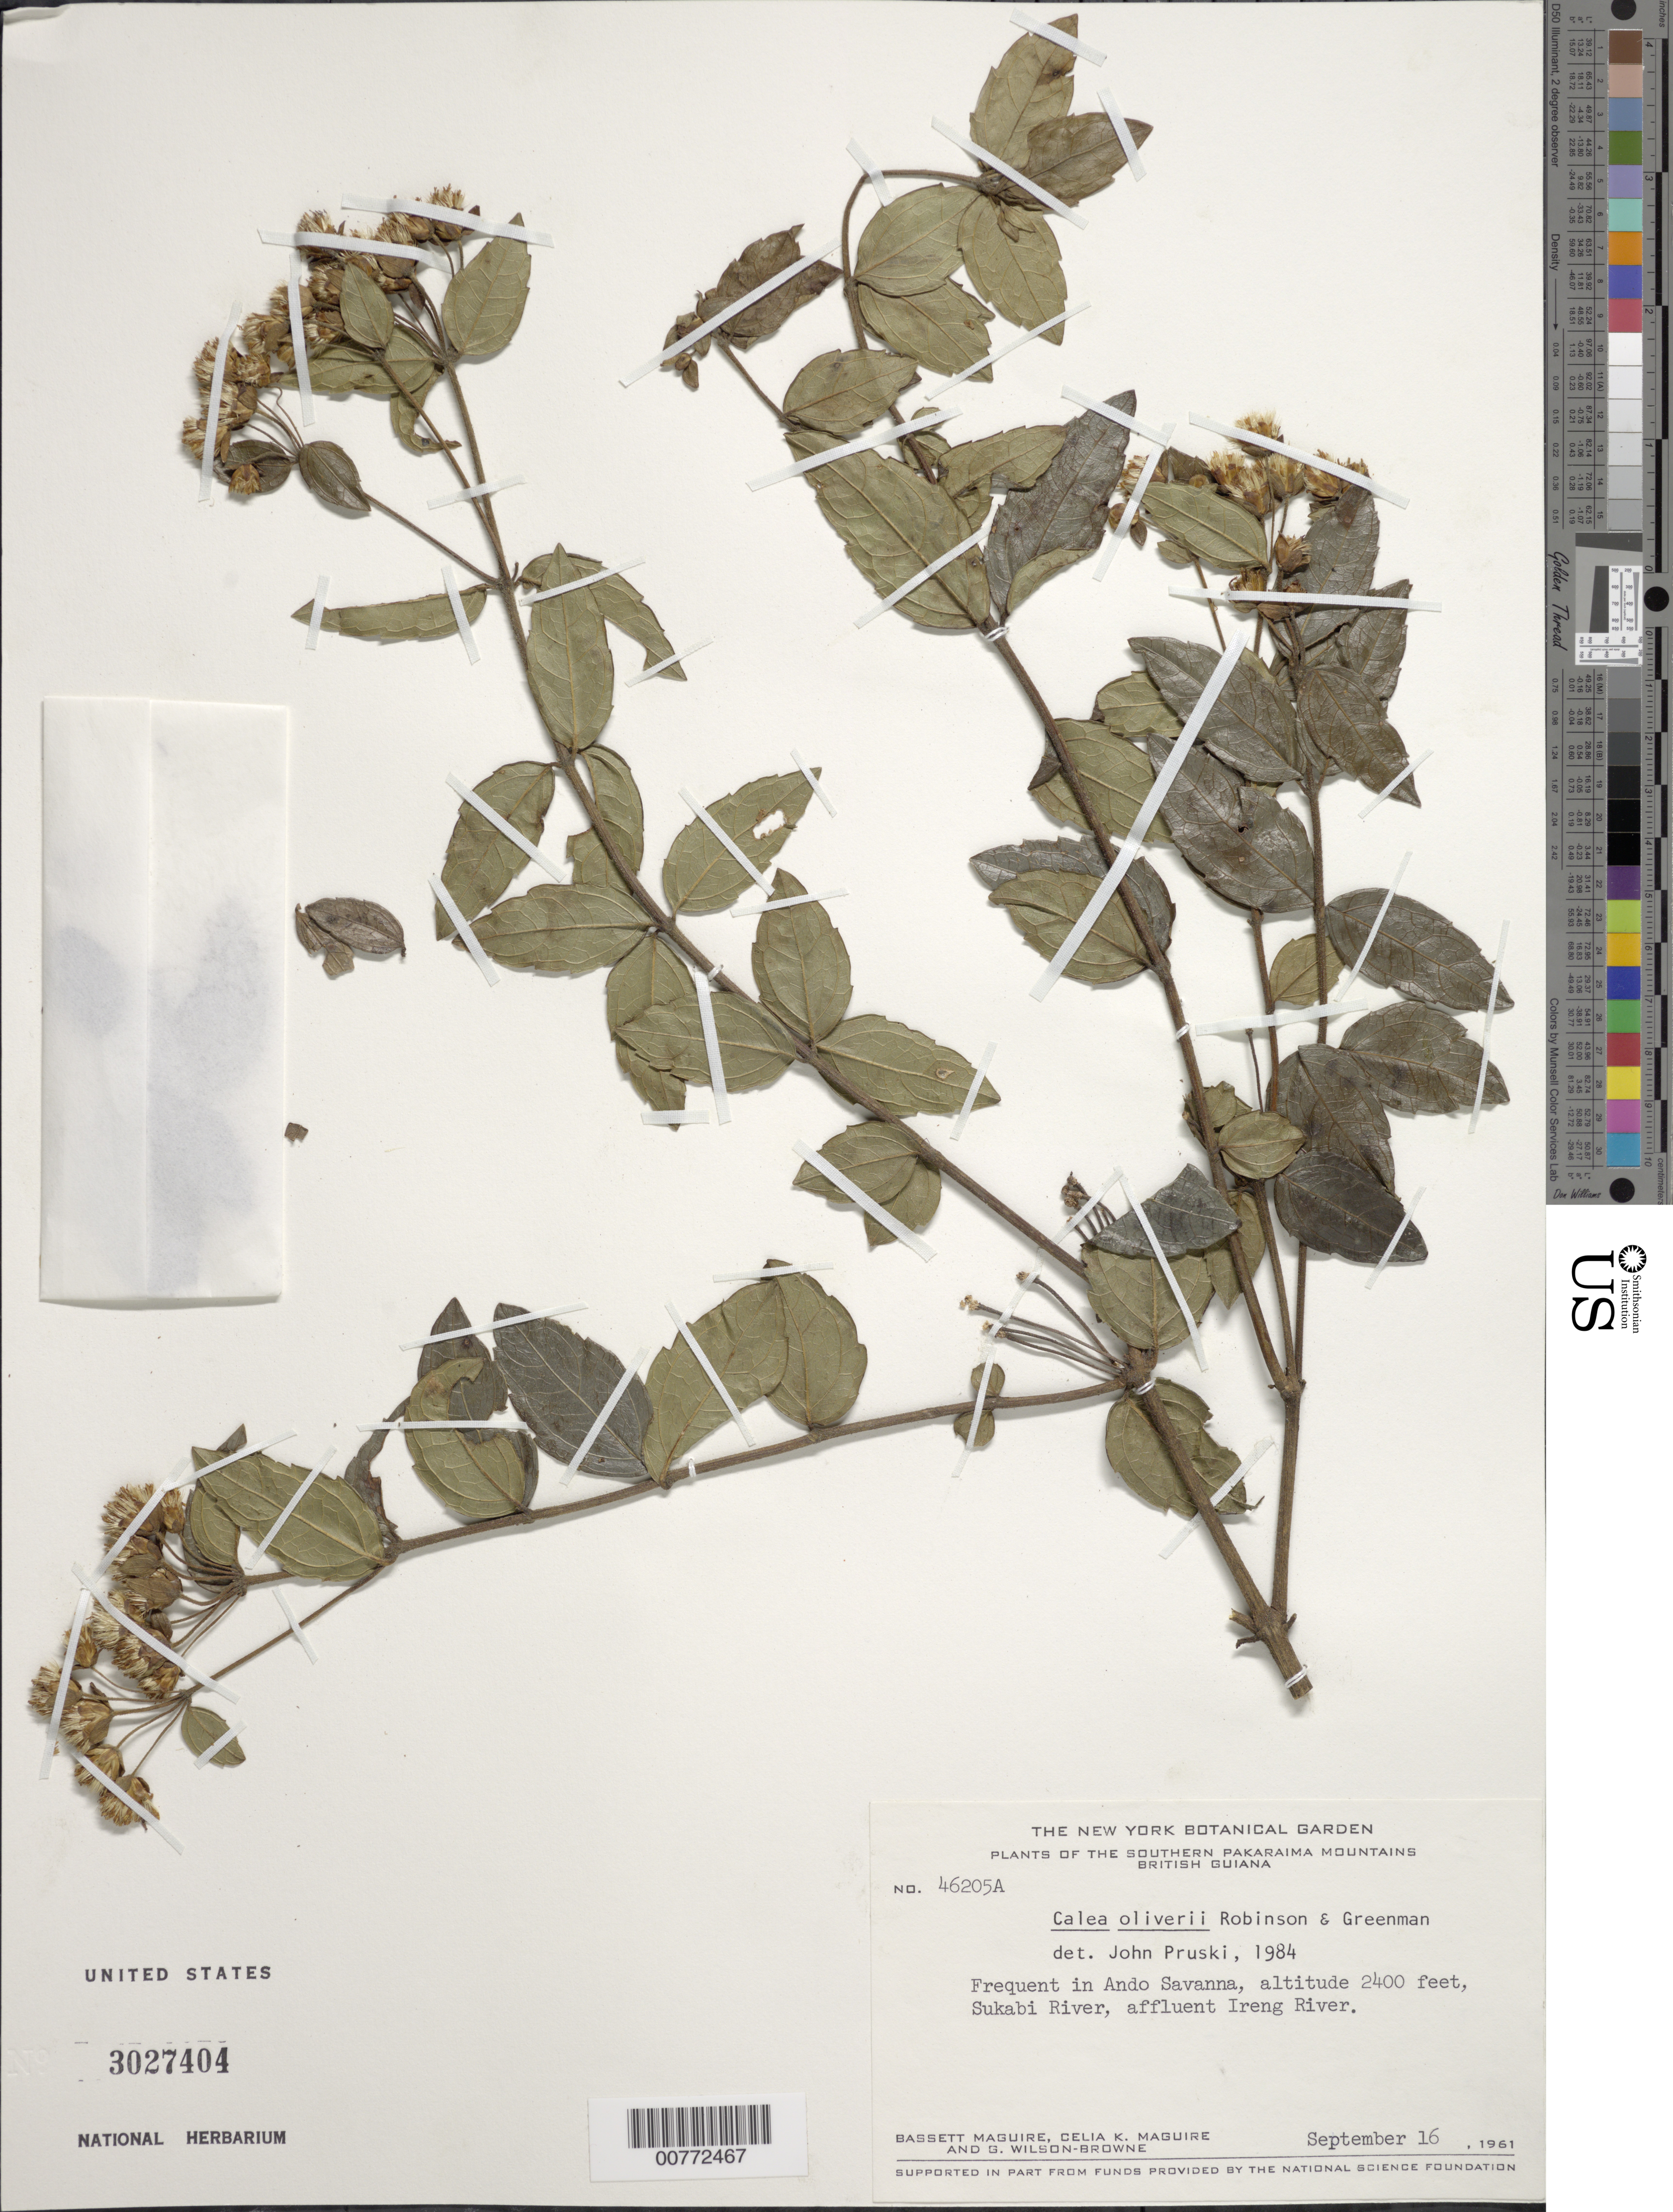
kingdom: Plantae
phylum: Tracheophyta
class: Magnoliopsida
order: Asterales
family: Asteraceae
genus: Calea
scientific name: Calea oliveri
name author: B.L. Rob. & Greenm.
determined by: Bueno, Vinicius Resende, (ICN), Universidade Federal do Rio Grande do Sul (BRAZIL)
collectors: B. Maguire, C. K. Maguire & G. Wilson-Browne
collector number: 46205 A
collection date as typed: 16-Sep-61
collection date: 1961-09-16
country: Guyana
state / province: Potaro-Siparuni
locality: Pakaraima Mts., Ando Savanna, Sukabi River, affl. Ireng River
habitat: Savanna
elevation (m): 732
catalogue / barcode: US 3027404